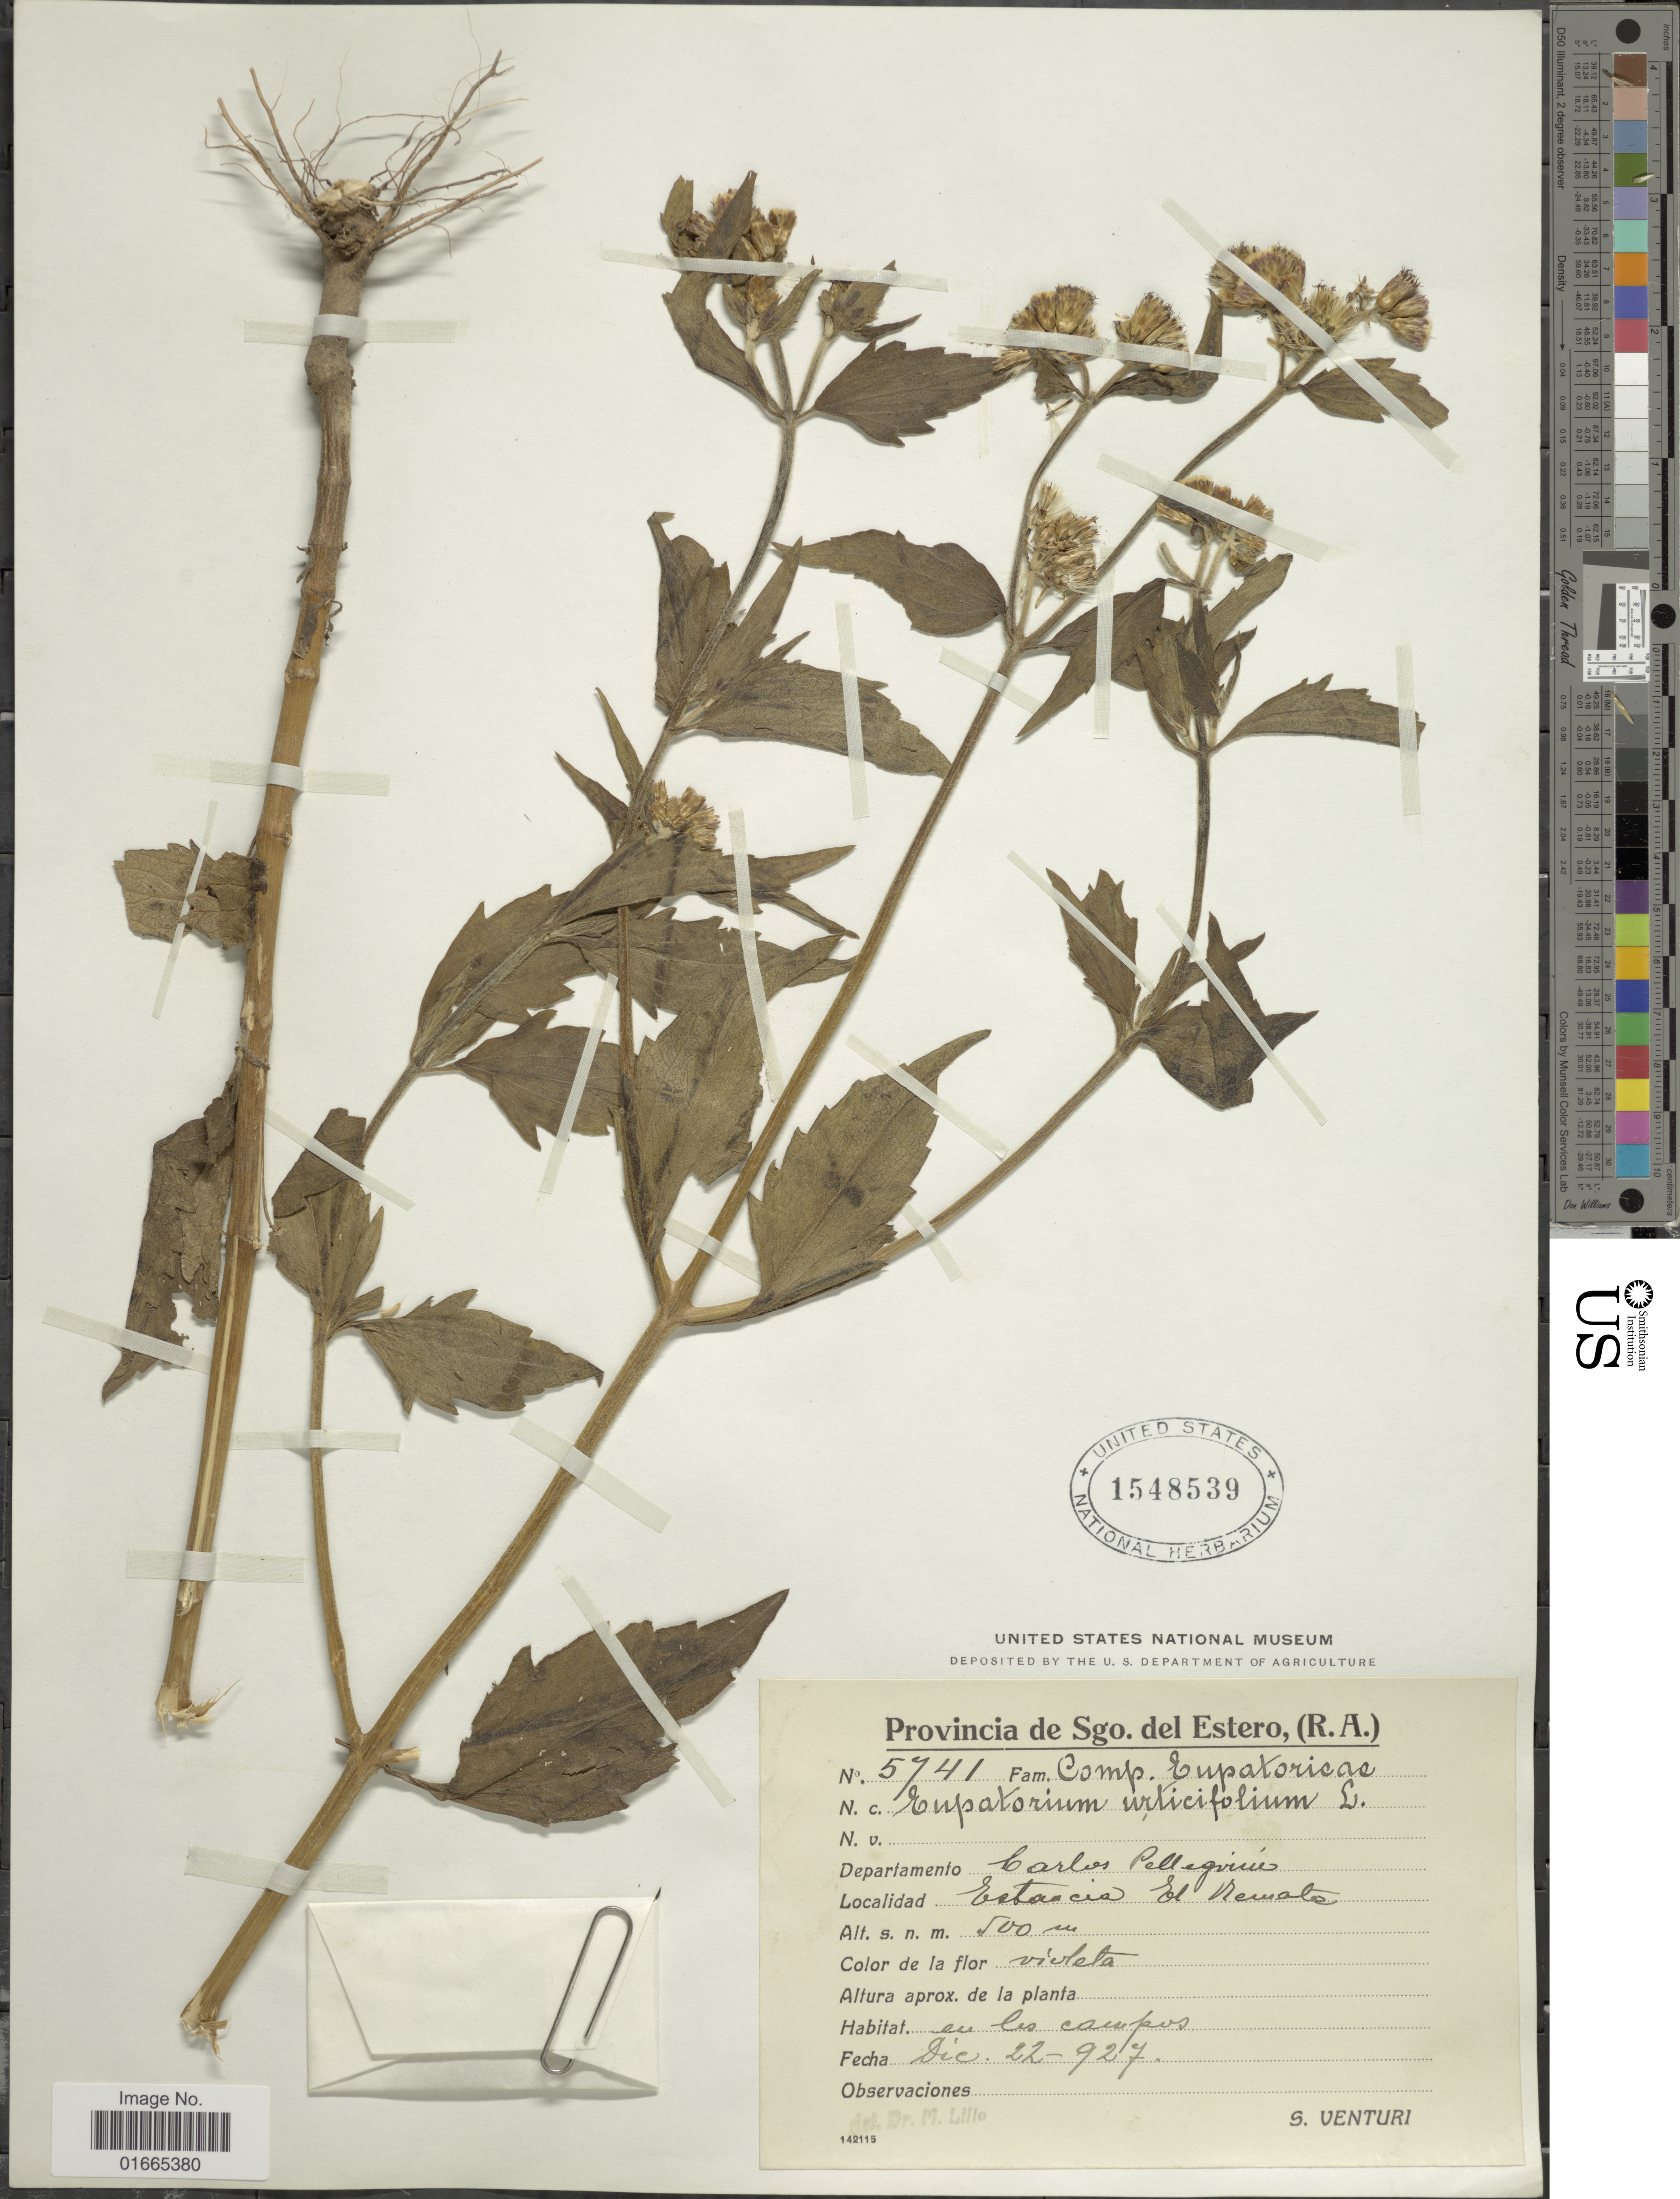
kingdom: Plantae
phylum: Tracheophyta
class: Magnoliopsida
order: Asterales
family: Asteraceae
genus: Praxelis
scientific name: Praxelis clematidea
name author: (Griseb.) R.M. King & H. Rob.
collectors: S. Venturi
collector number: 5741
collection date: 1927-12-22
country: Argentina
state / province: Santiago del Estero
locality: Departamento Pellegrini, Estancia El Remate.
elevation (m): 500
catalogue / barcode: US 1548539